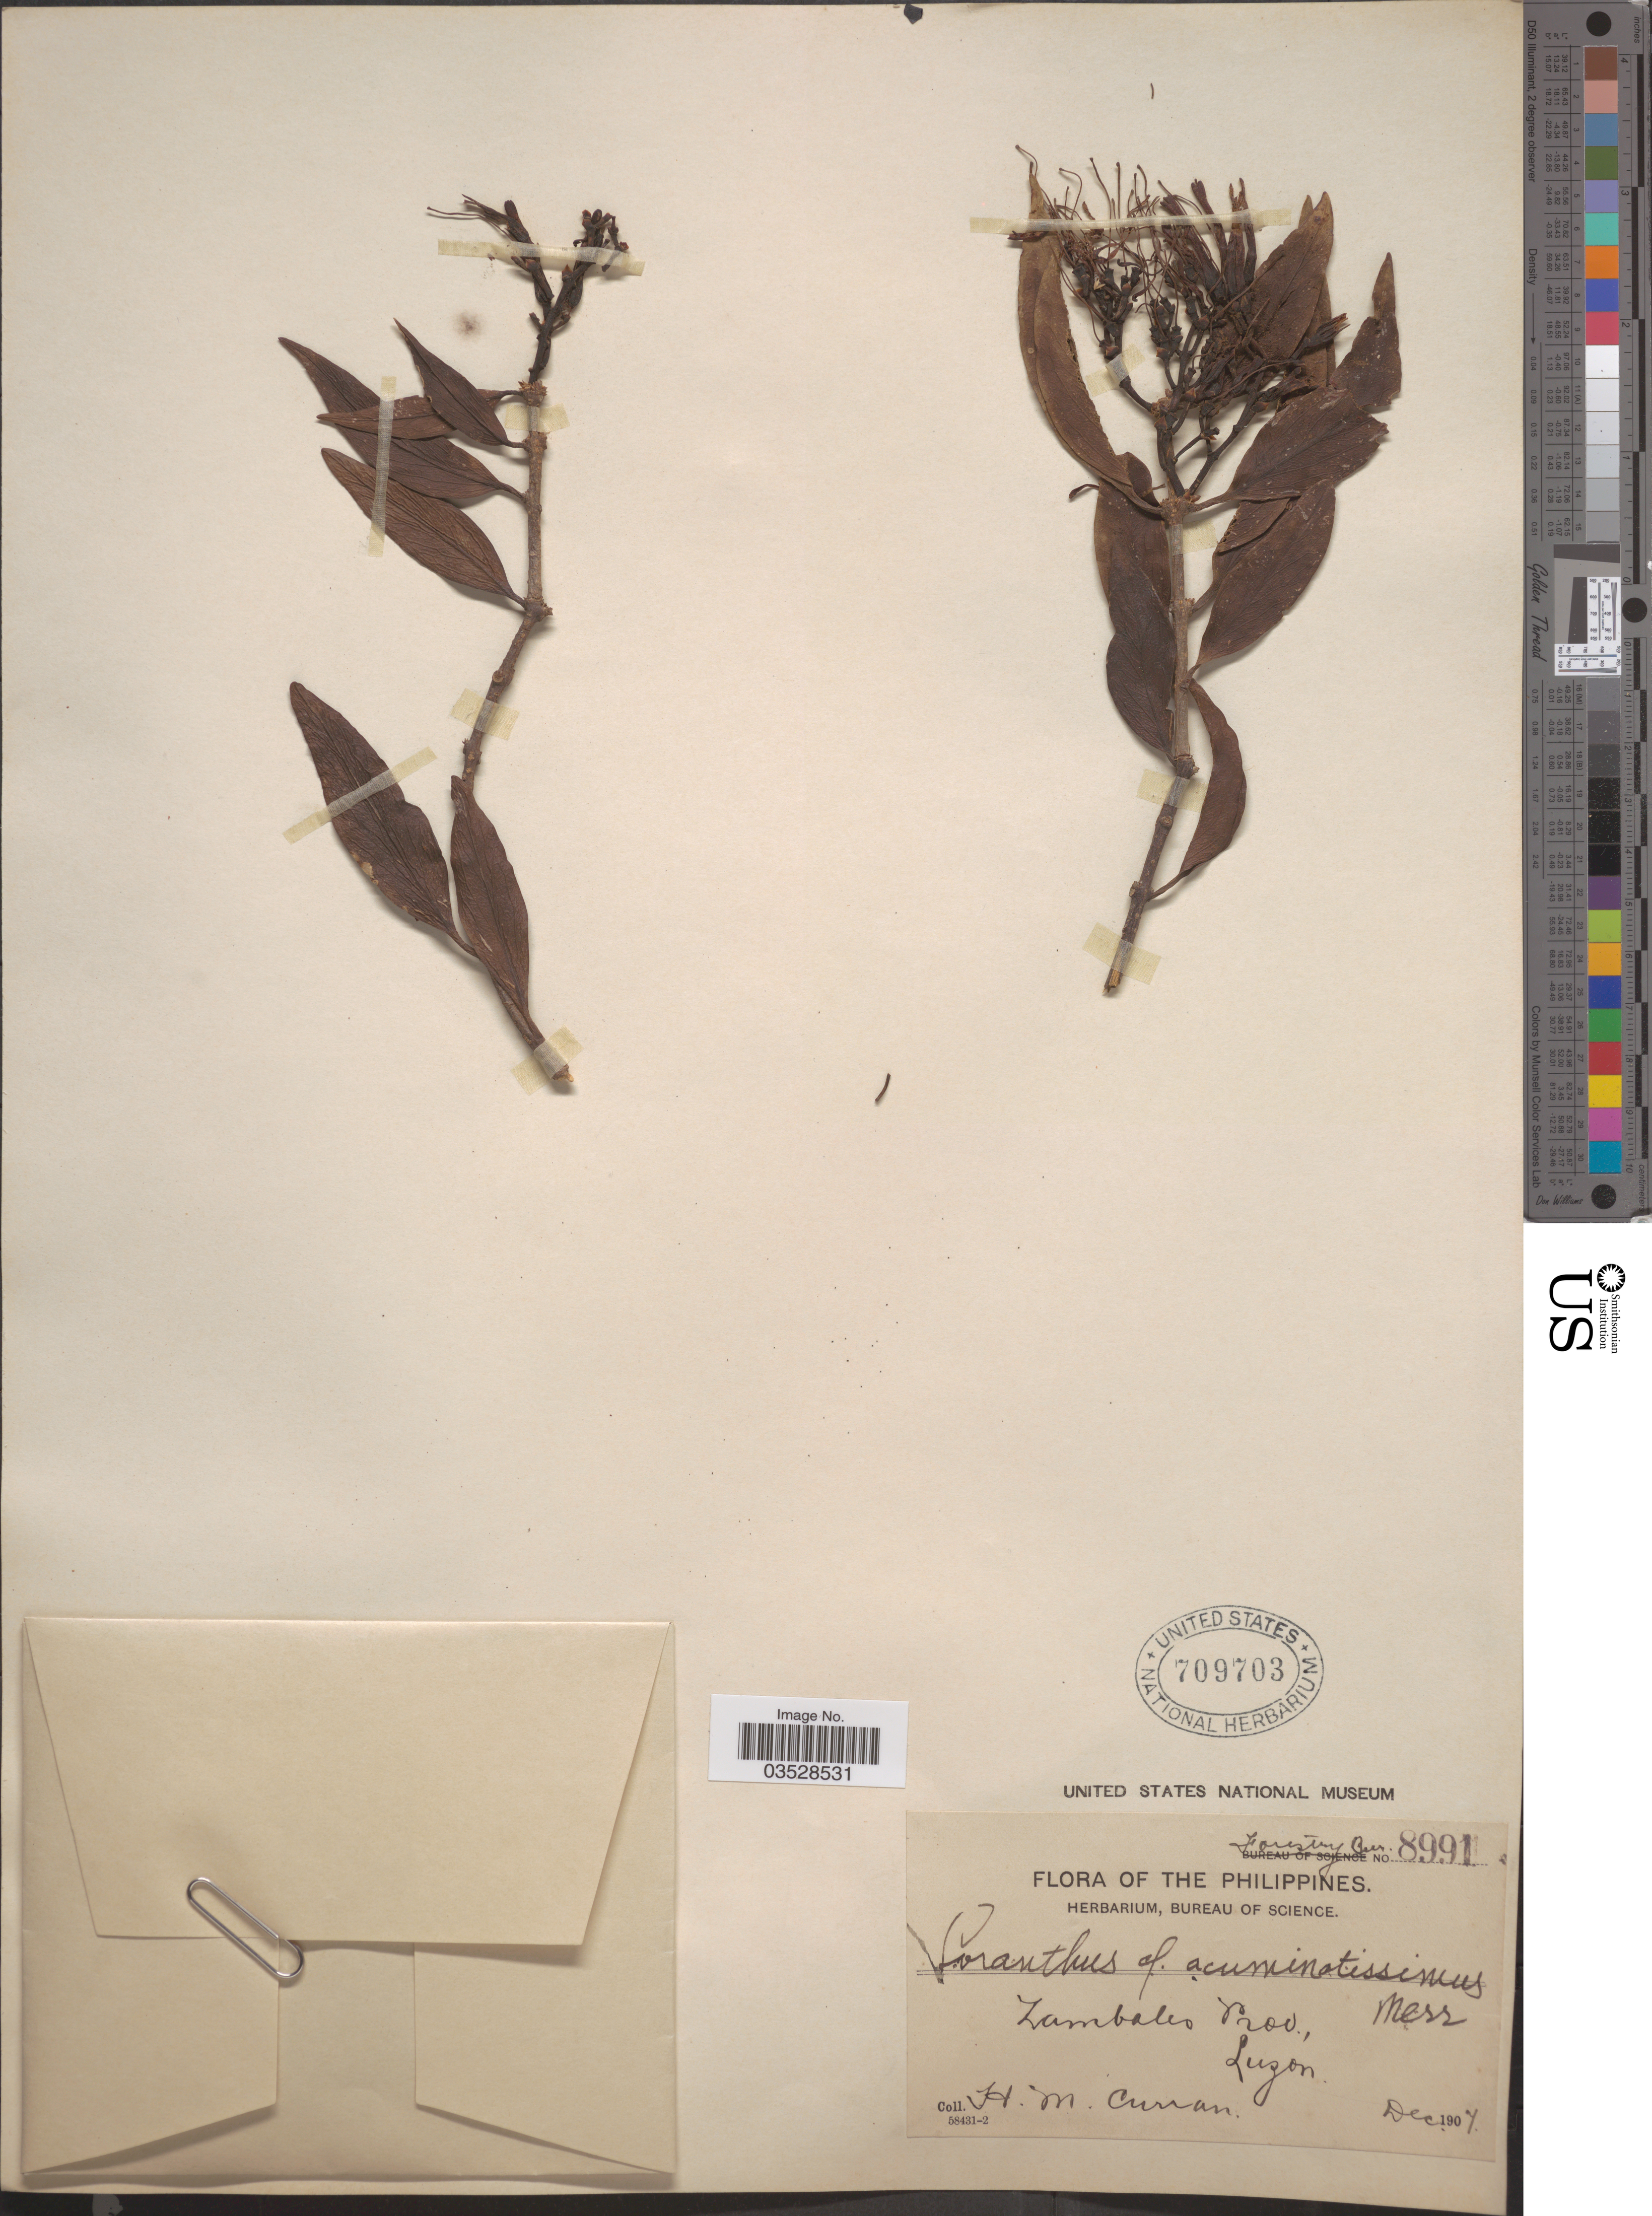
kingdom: Plantae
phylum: Tracheophyta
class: Magnoliopsida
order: Santalales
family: Loranthaceae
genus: Loranthus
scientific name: Loranthus acuminatissimus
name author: Merr.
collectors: H. M. Curran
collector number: Forestry Bur. 8991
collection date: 1907-12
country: Philippines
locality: Zambales Prov., Luzon.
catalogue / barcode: US 709703